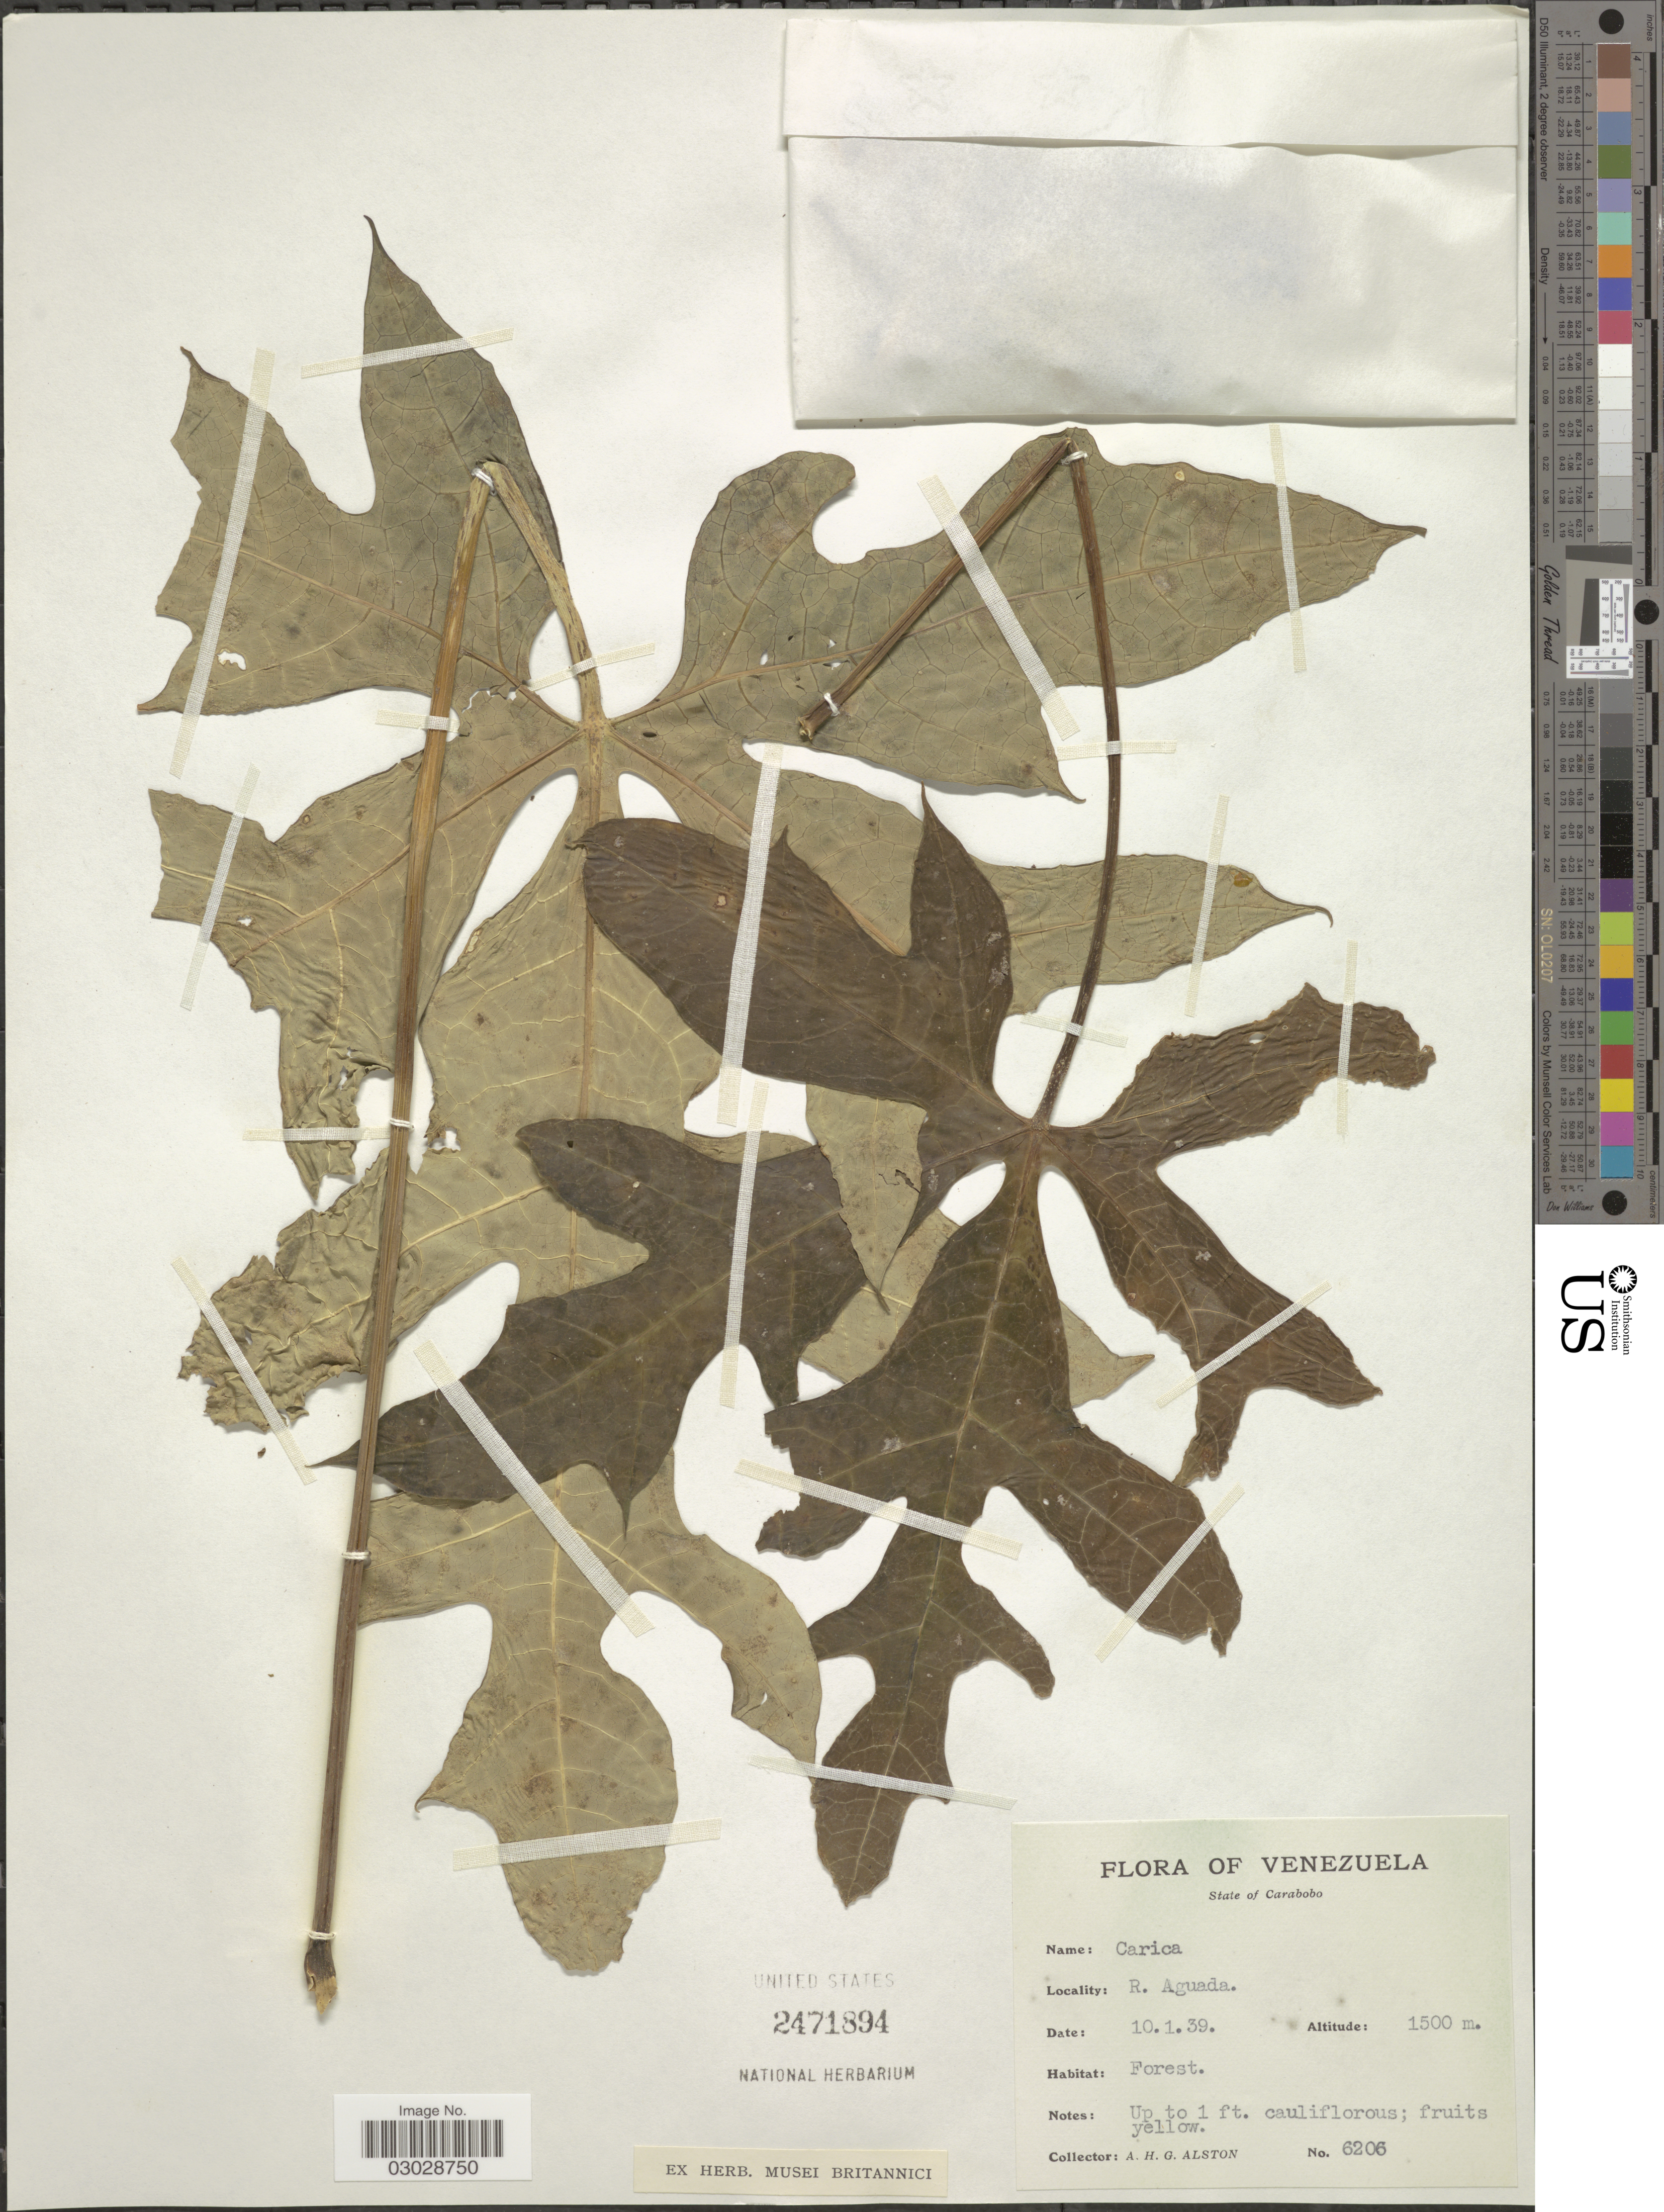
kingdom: Plantae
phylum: Tracheophyta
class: Magnoliopsida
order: Brassicales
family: Caricaceae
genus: Carica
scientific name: Carica sp.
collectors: A. H. Alston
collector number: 6206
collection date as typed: Transcribed d/m/y: 10/1/39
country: Venezuela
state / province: Carabobo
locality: R. Aguada.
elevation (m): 1500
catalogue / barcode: US 2471894